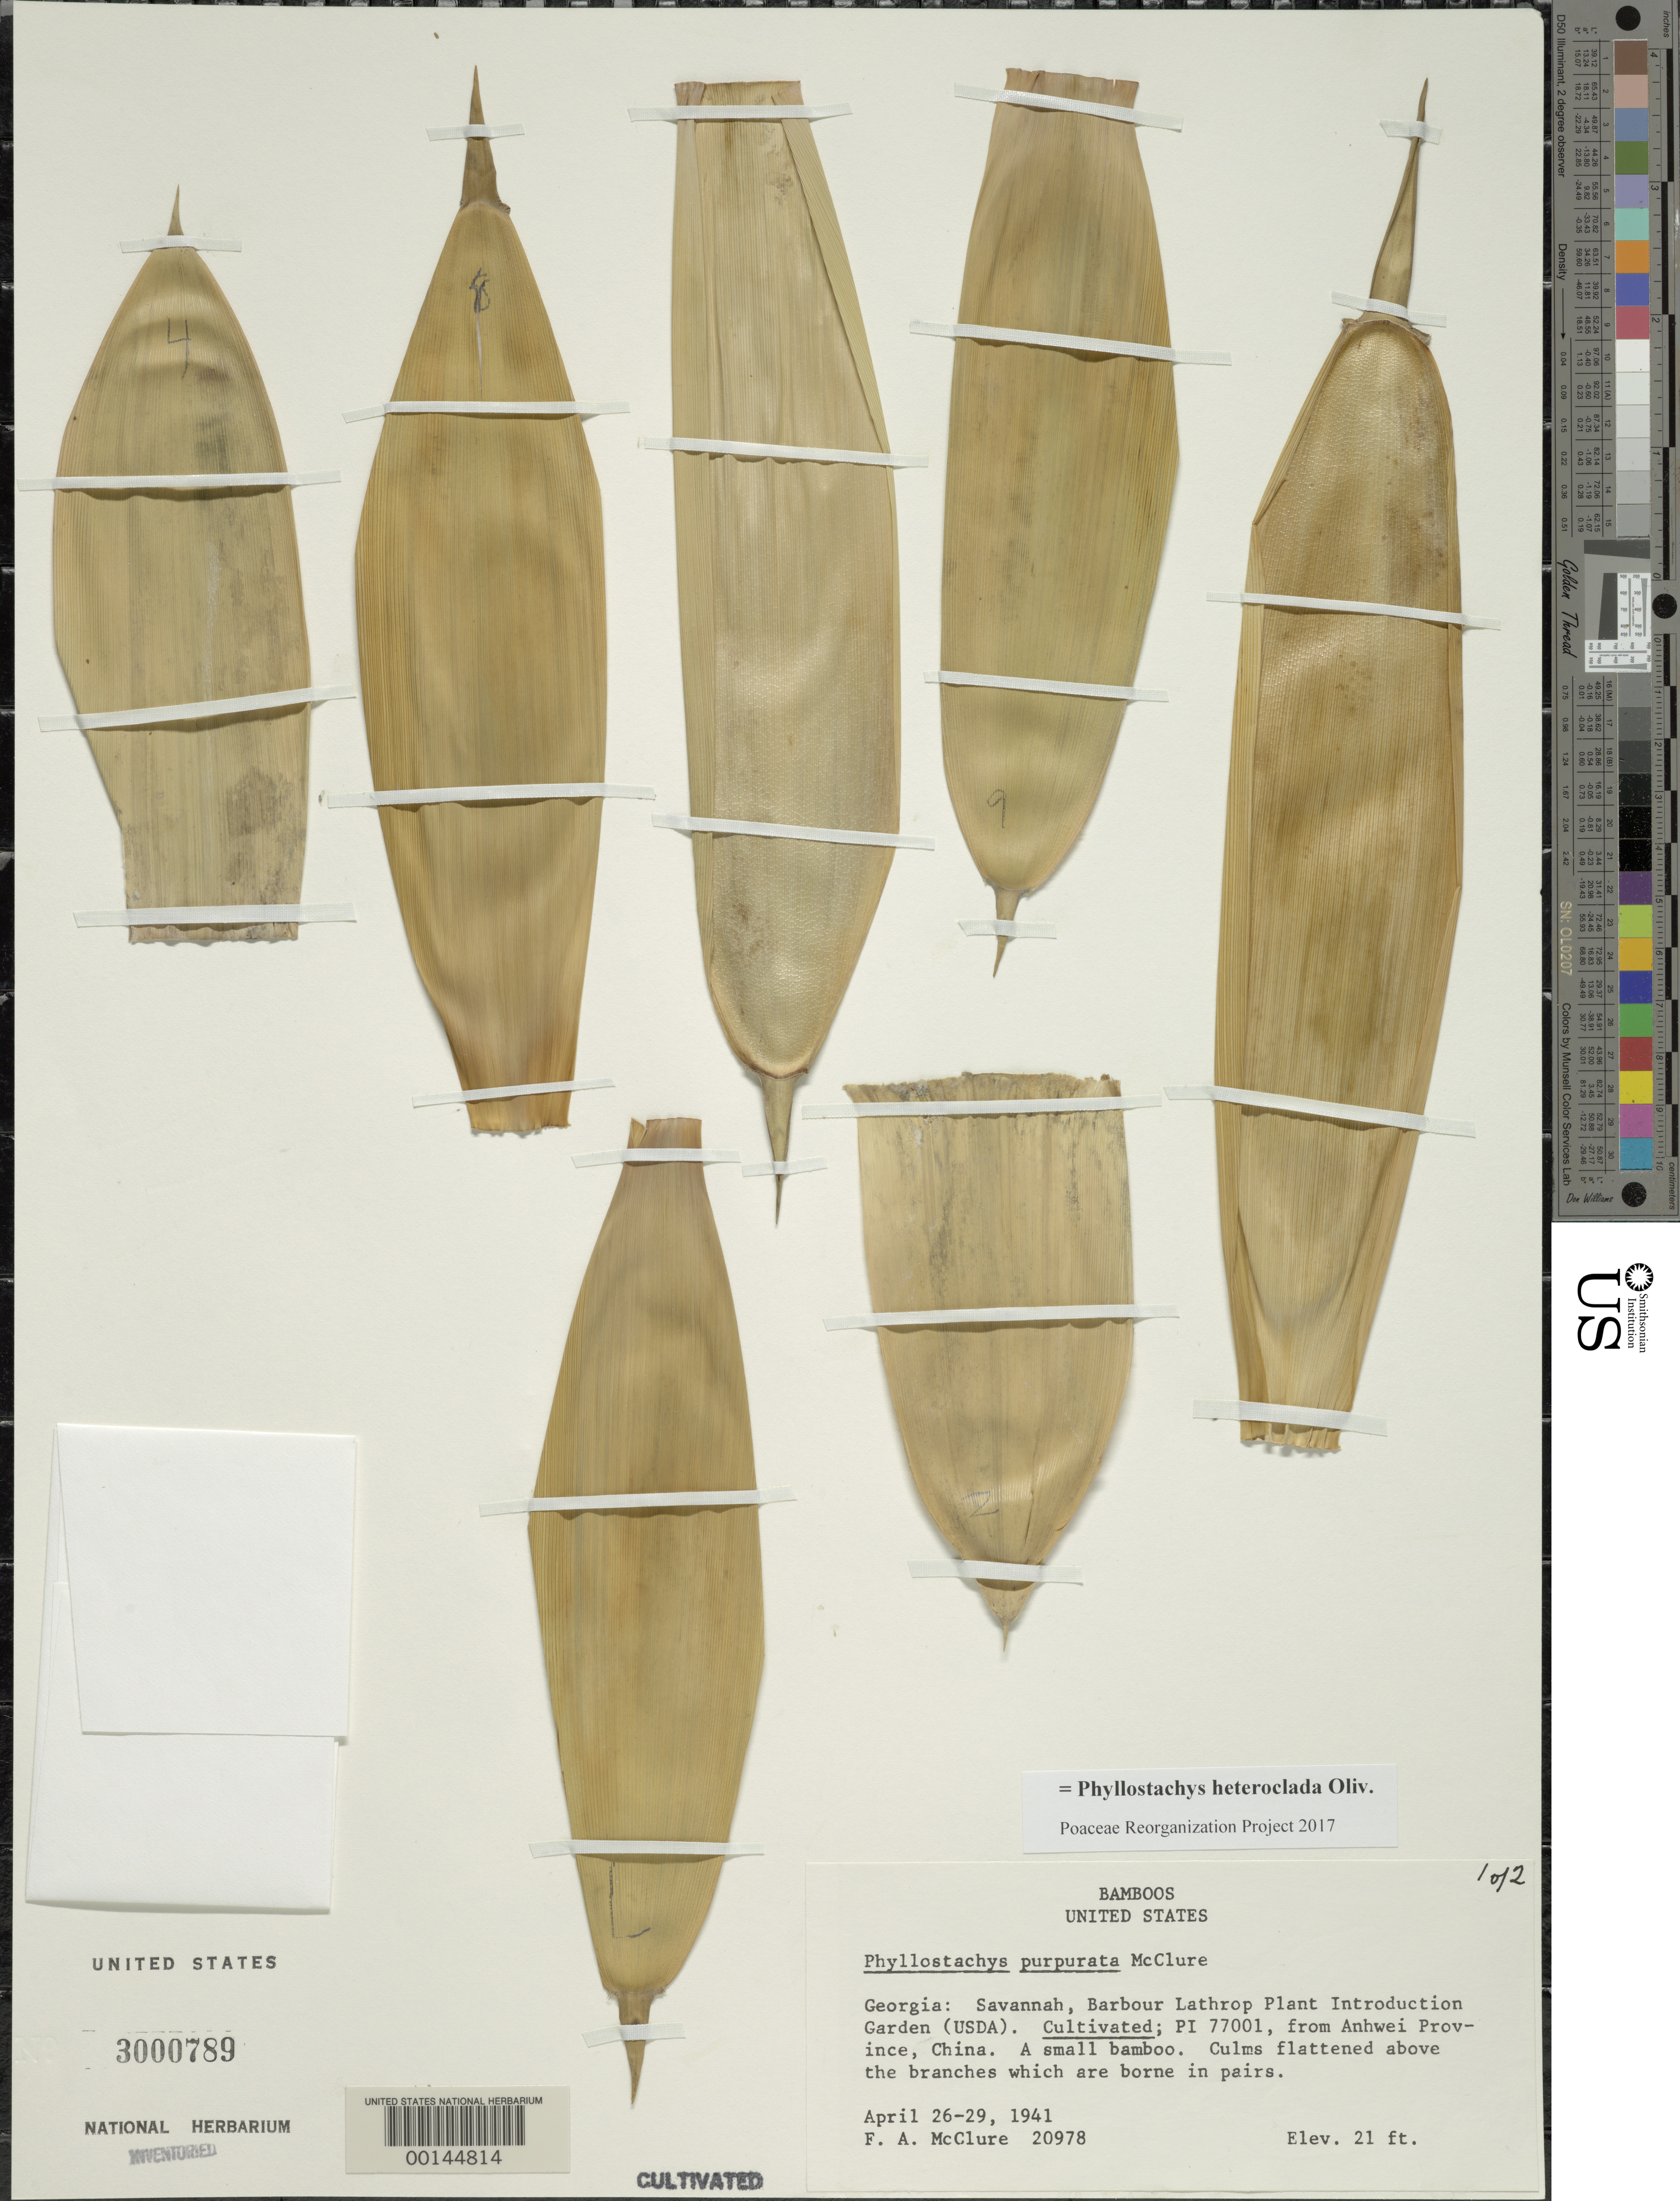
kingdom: Plantae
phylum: Tracheophyta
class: Liliopsida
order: Poales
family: Poaceae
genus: Phyllostachys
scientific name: Phyllostachys heteroclada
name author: Oliv.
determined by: Poaceae Reorganization Project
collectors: F. A. McClure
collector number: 20978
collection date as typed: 26 Apr 1941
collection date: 1941-04-26/1941-04-29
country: United States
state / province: Georgia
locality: Savannah, barbour lathrop p.i. garden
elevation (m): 6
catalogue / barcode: US 3000789